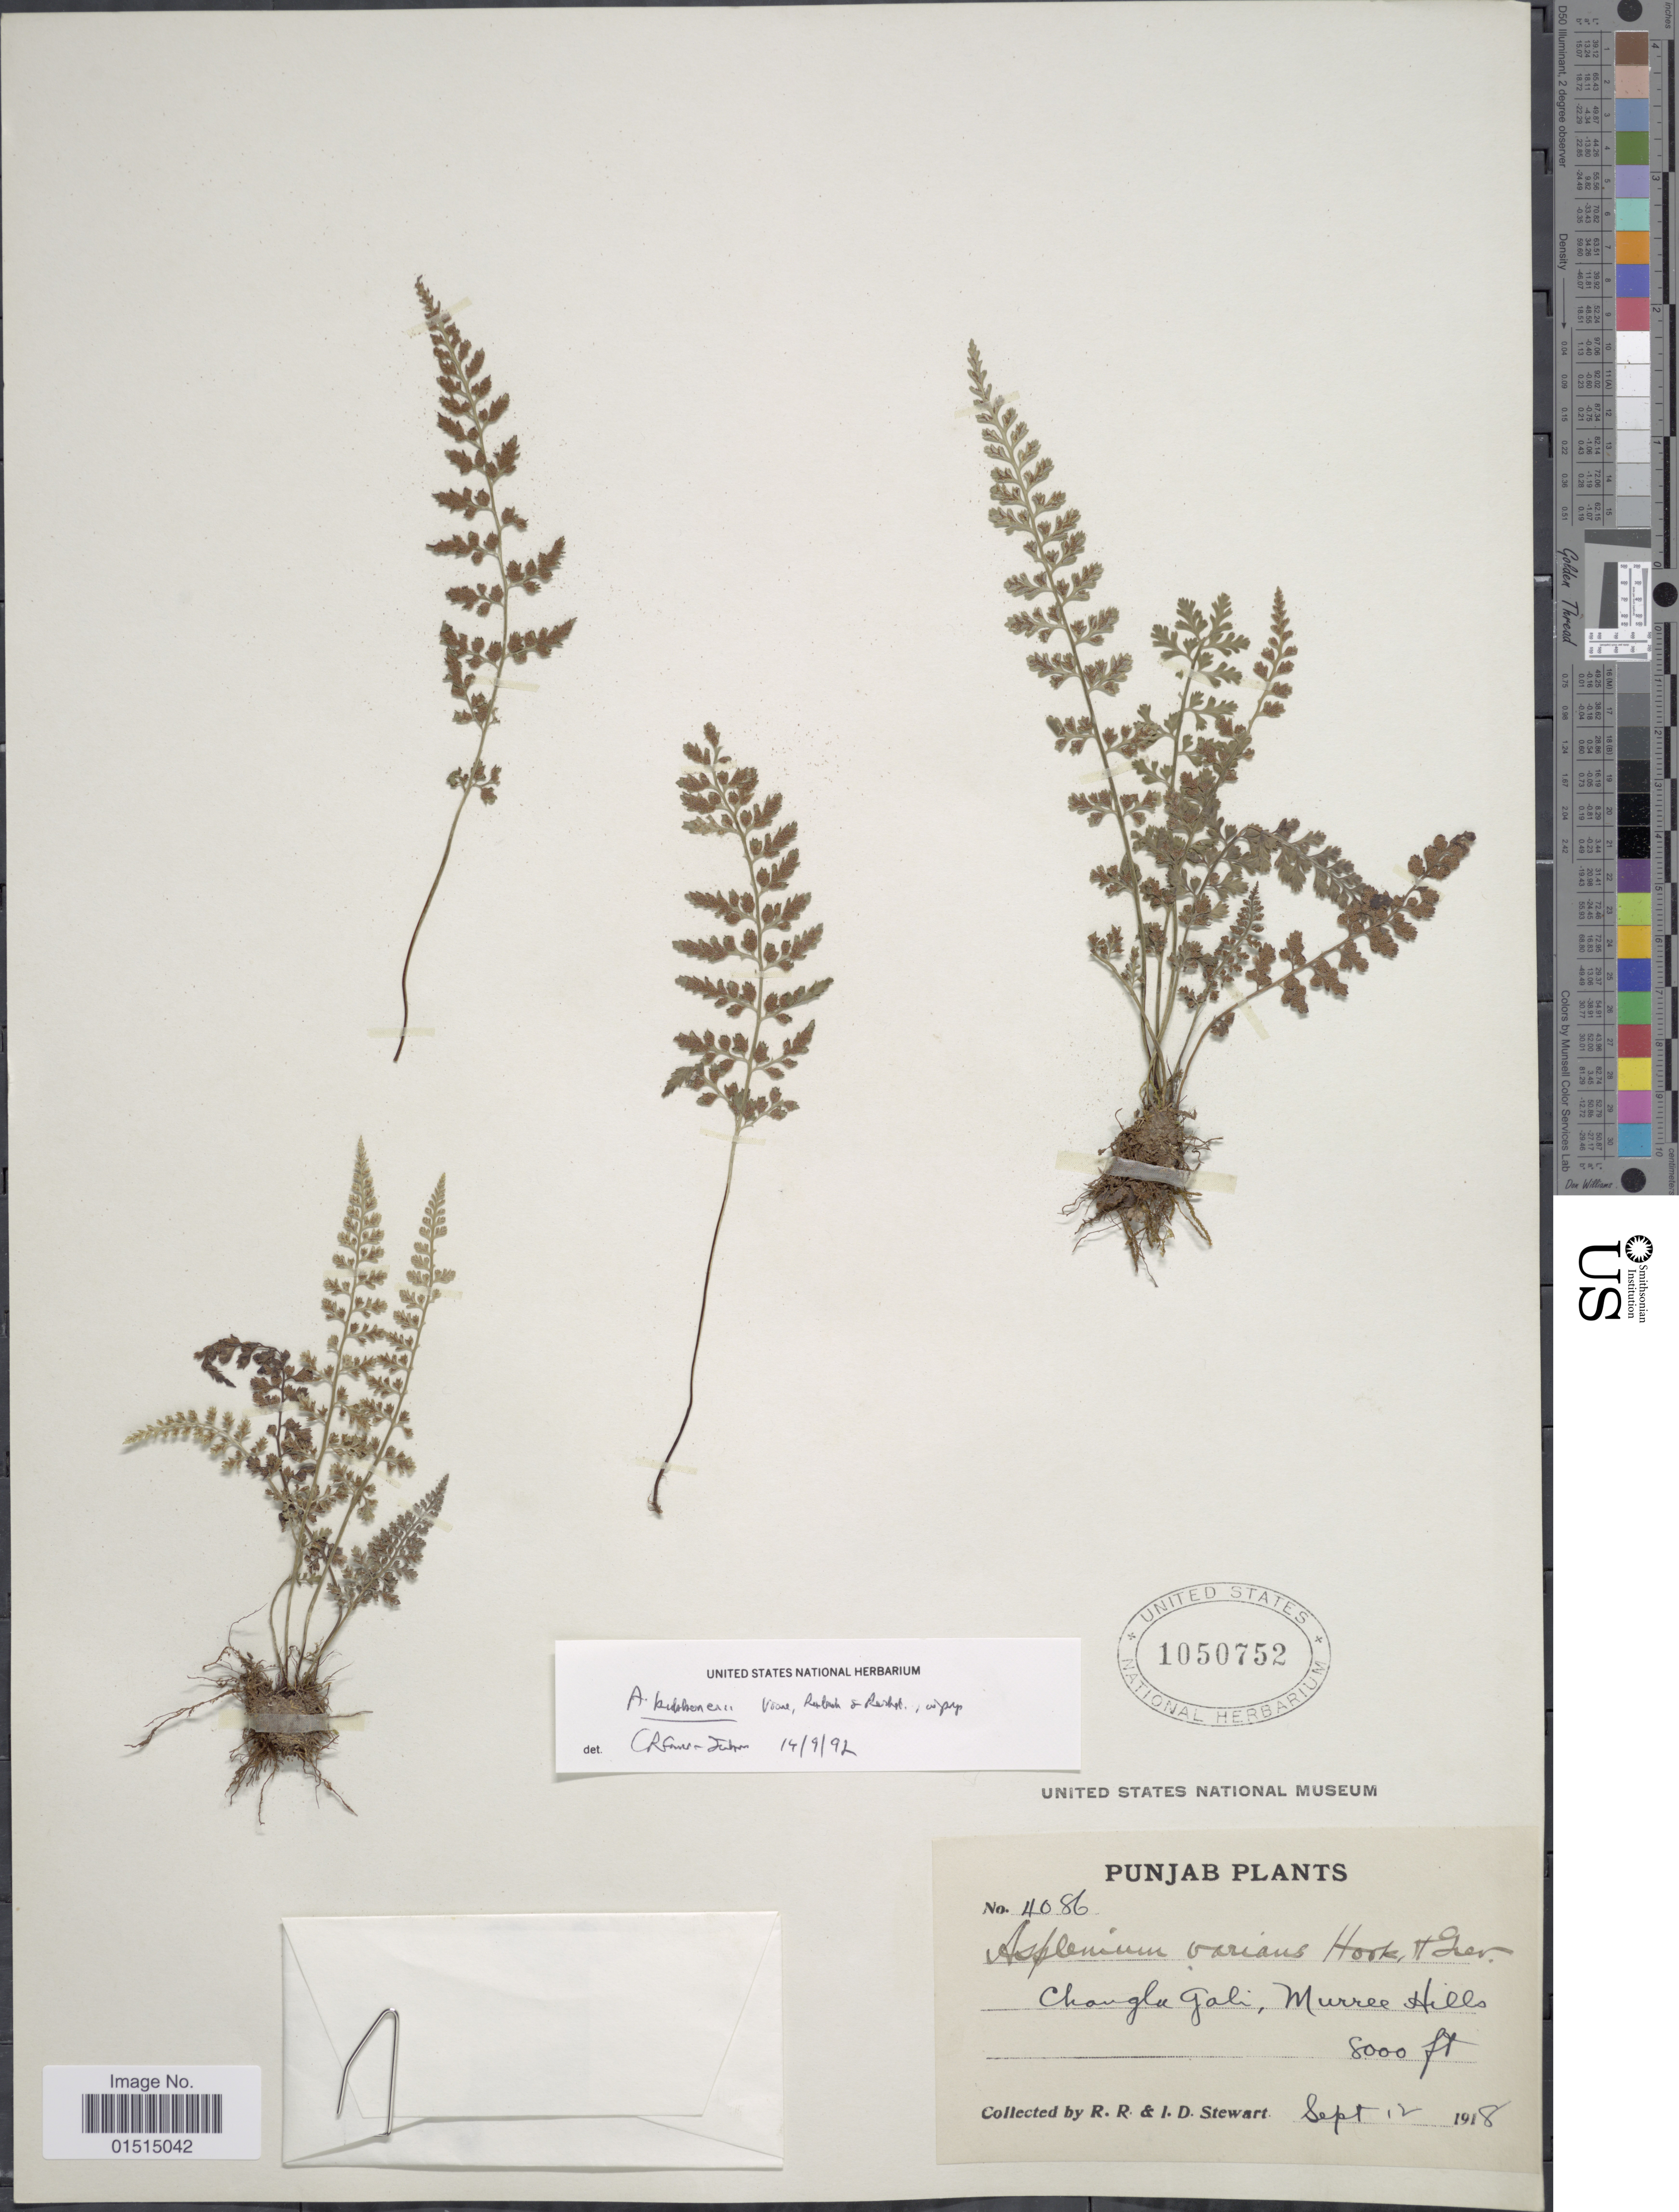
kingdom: Plantae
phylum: Tracheophyta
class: Polypodiopsida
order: Polypodiales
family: Aspleniaceae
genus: Asplenium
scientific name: Asplenium laciniatum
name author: D. Don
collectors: R. R. Stewart & I. Stewart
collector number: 4086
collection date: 1918-09-12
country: Pakistan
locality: Punjab. Changlu gali, Murree Hills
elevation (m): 2438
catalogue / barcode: US 1050752